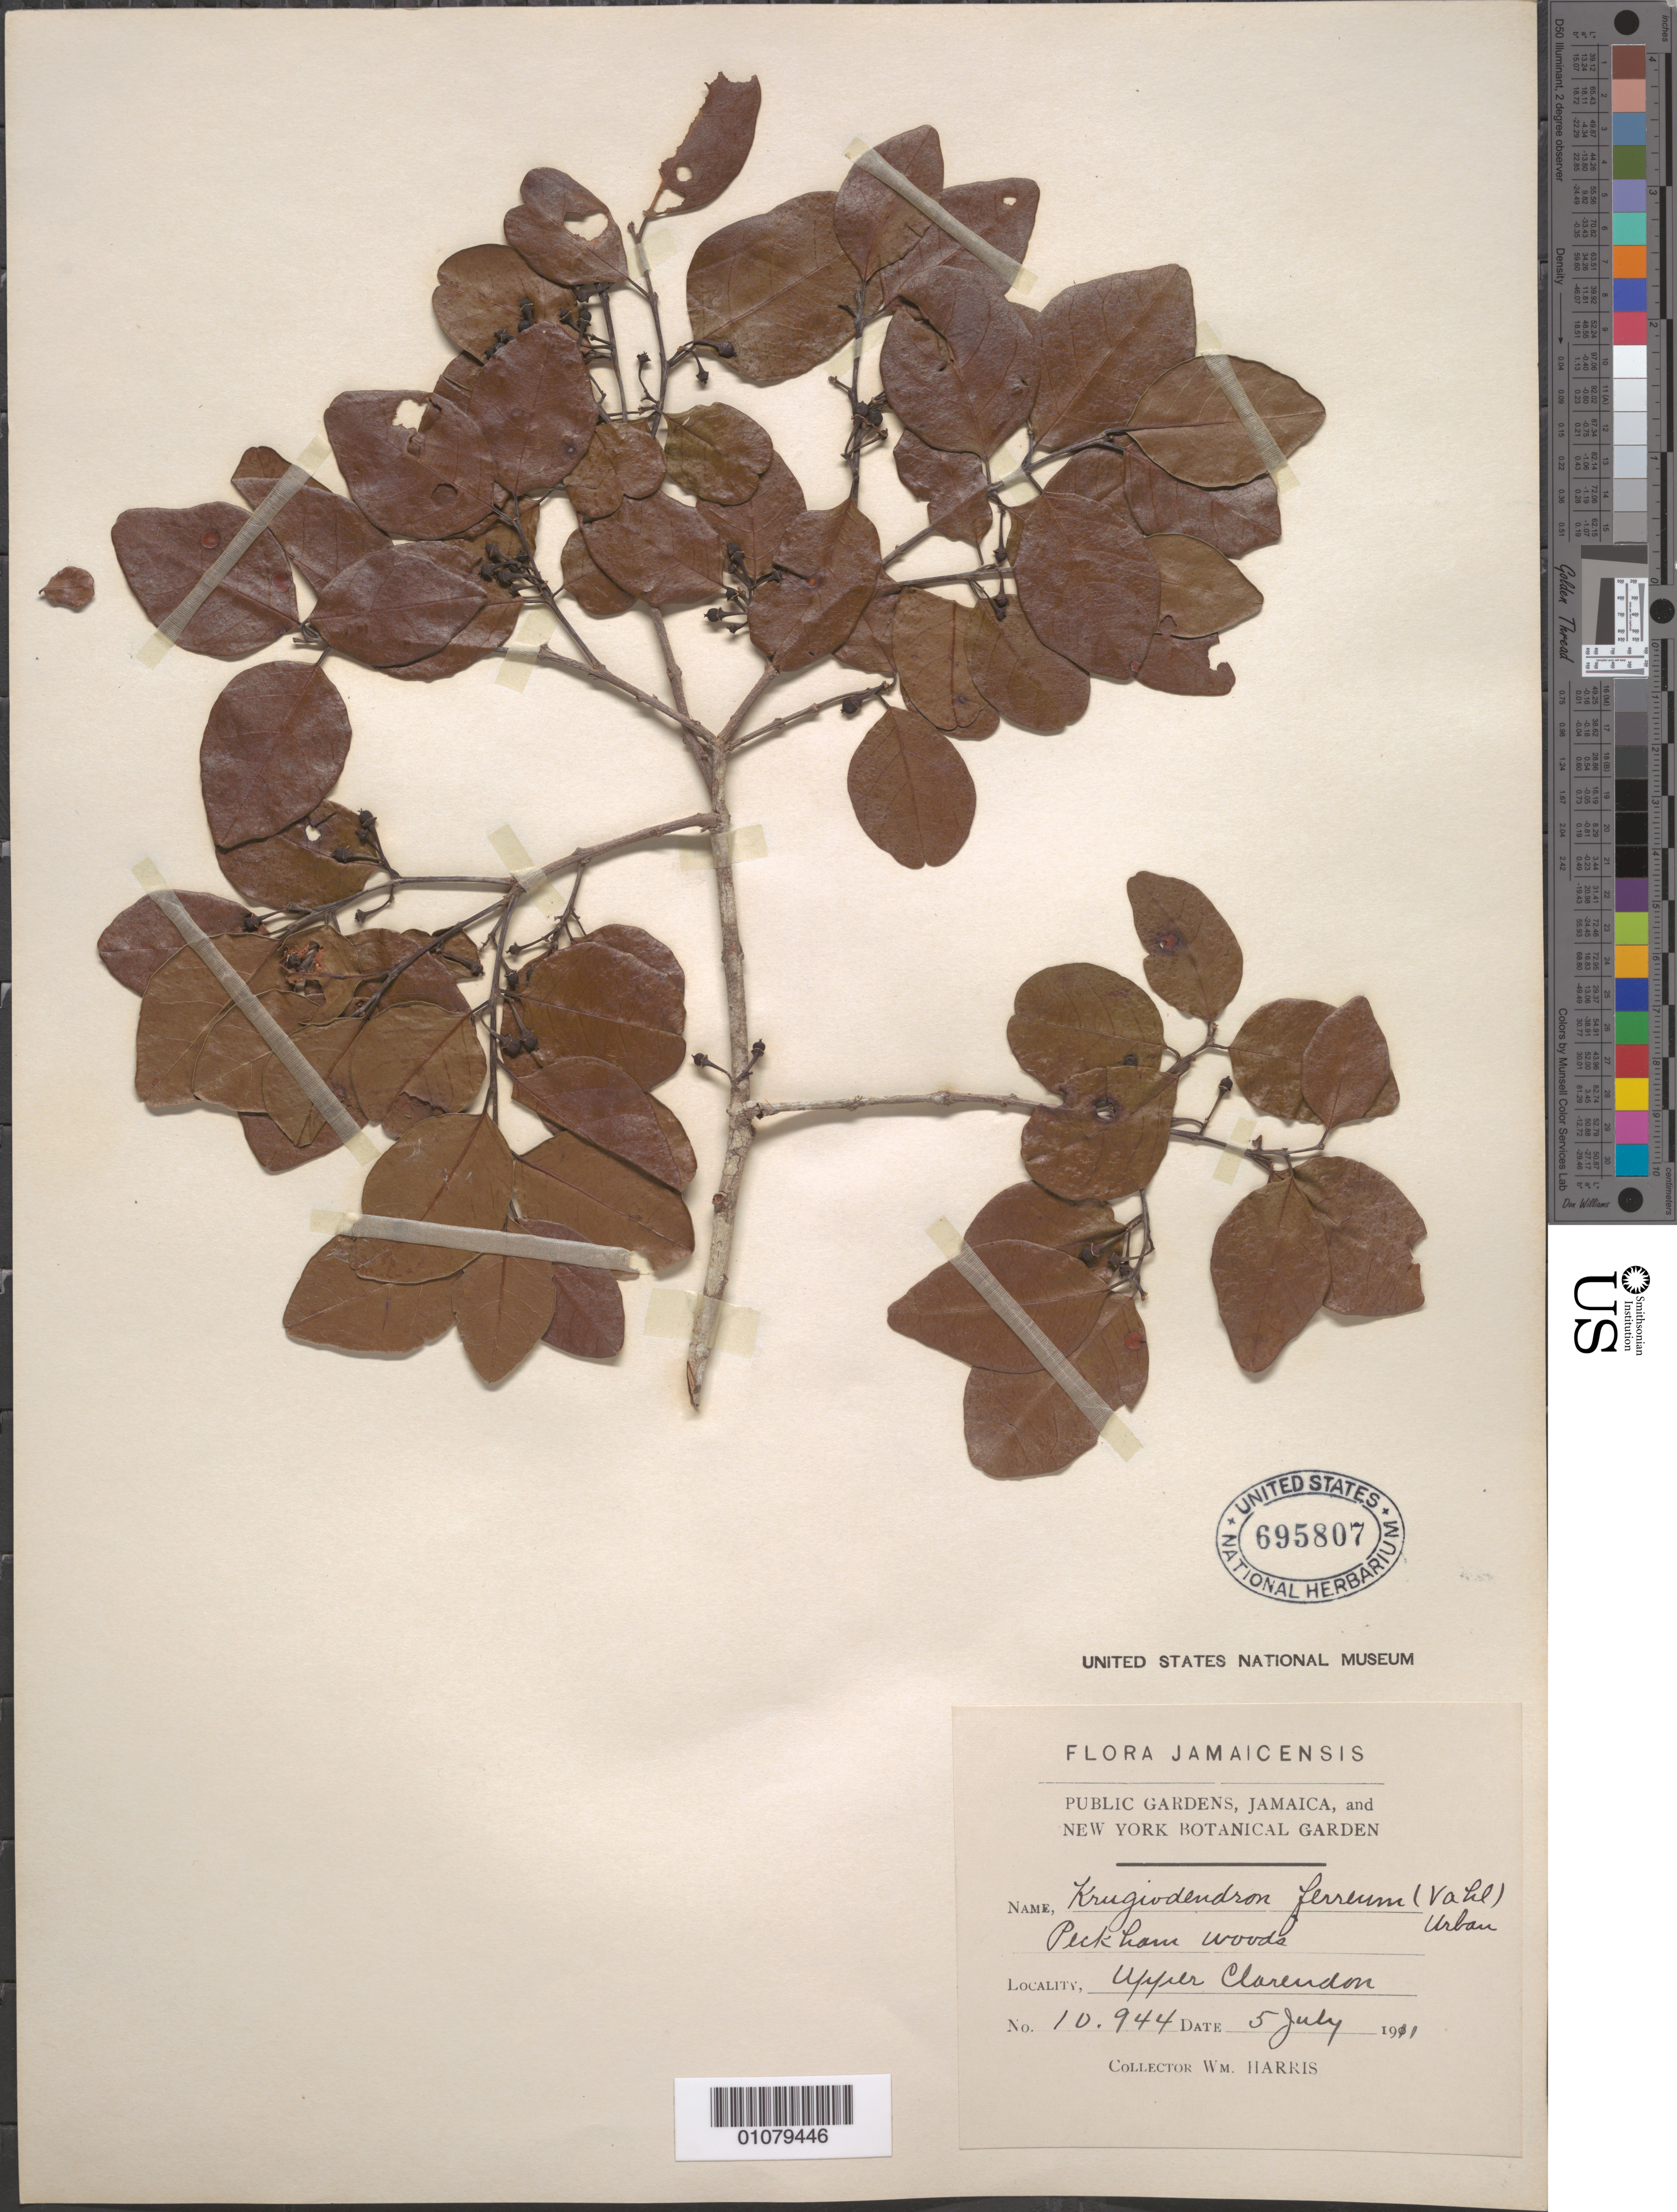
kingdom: Plantae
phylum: Tracheophyta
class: Magnoliopsida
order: Rosales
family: Rhamnaceae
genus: Krugiodendron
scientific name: Krugiodendron ferreum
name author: (Vahl) Urb.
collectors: W. Harris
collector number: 10944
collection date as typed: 05 Jul 1911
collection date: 1911-07-05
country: Jamaica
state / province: Clarendon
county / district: Peckham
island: Jamaica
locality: Peckham Woods, Upper Clarendon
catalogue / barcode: US 695807